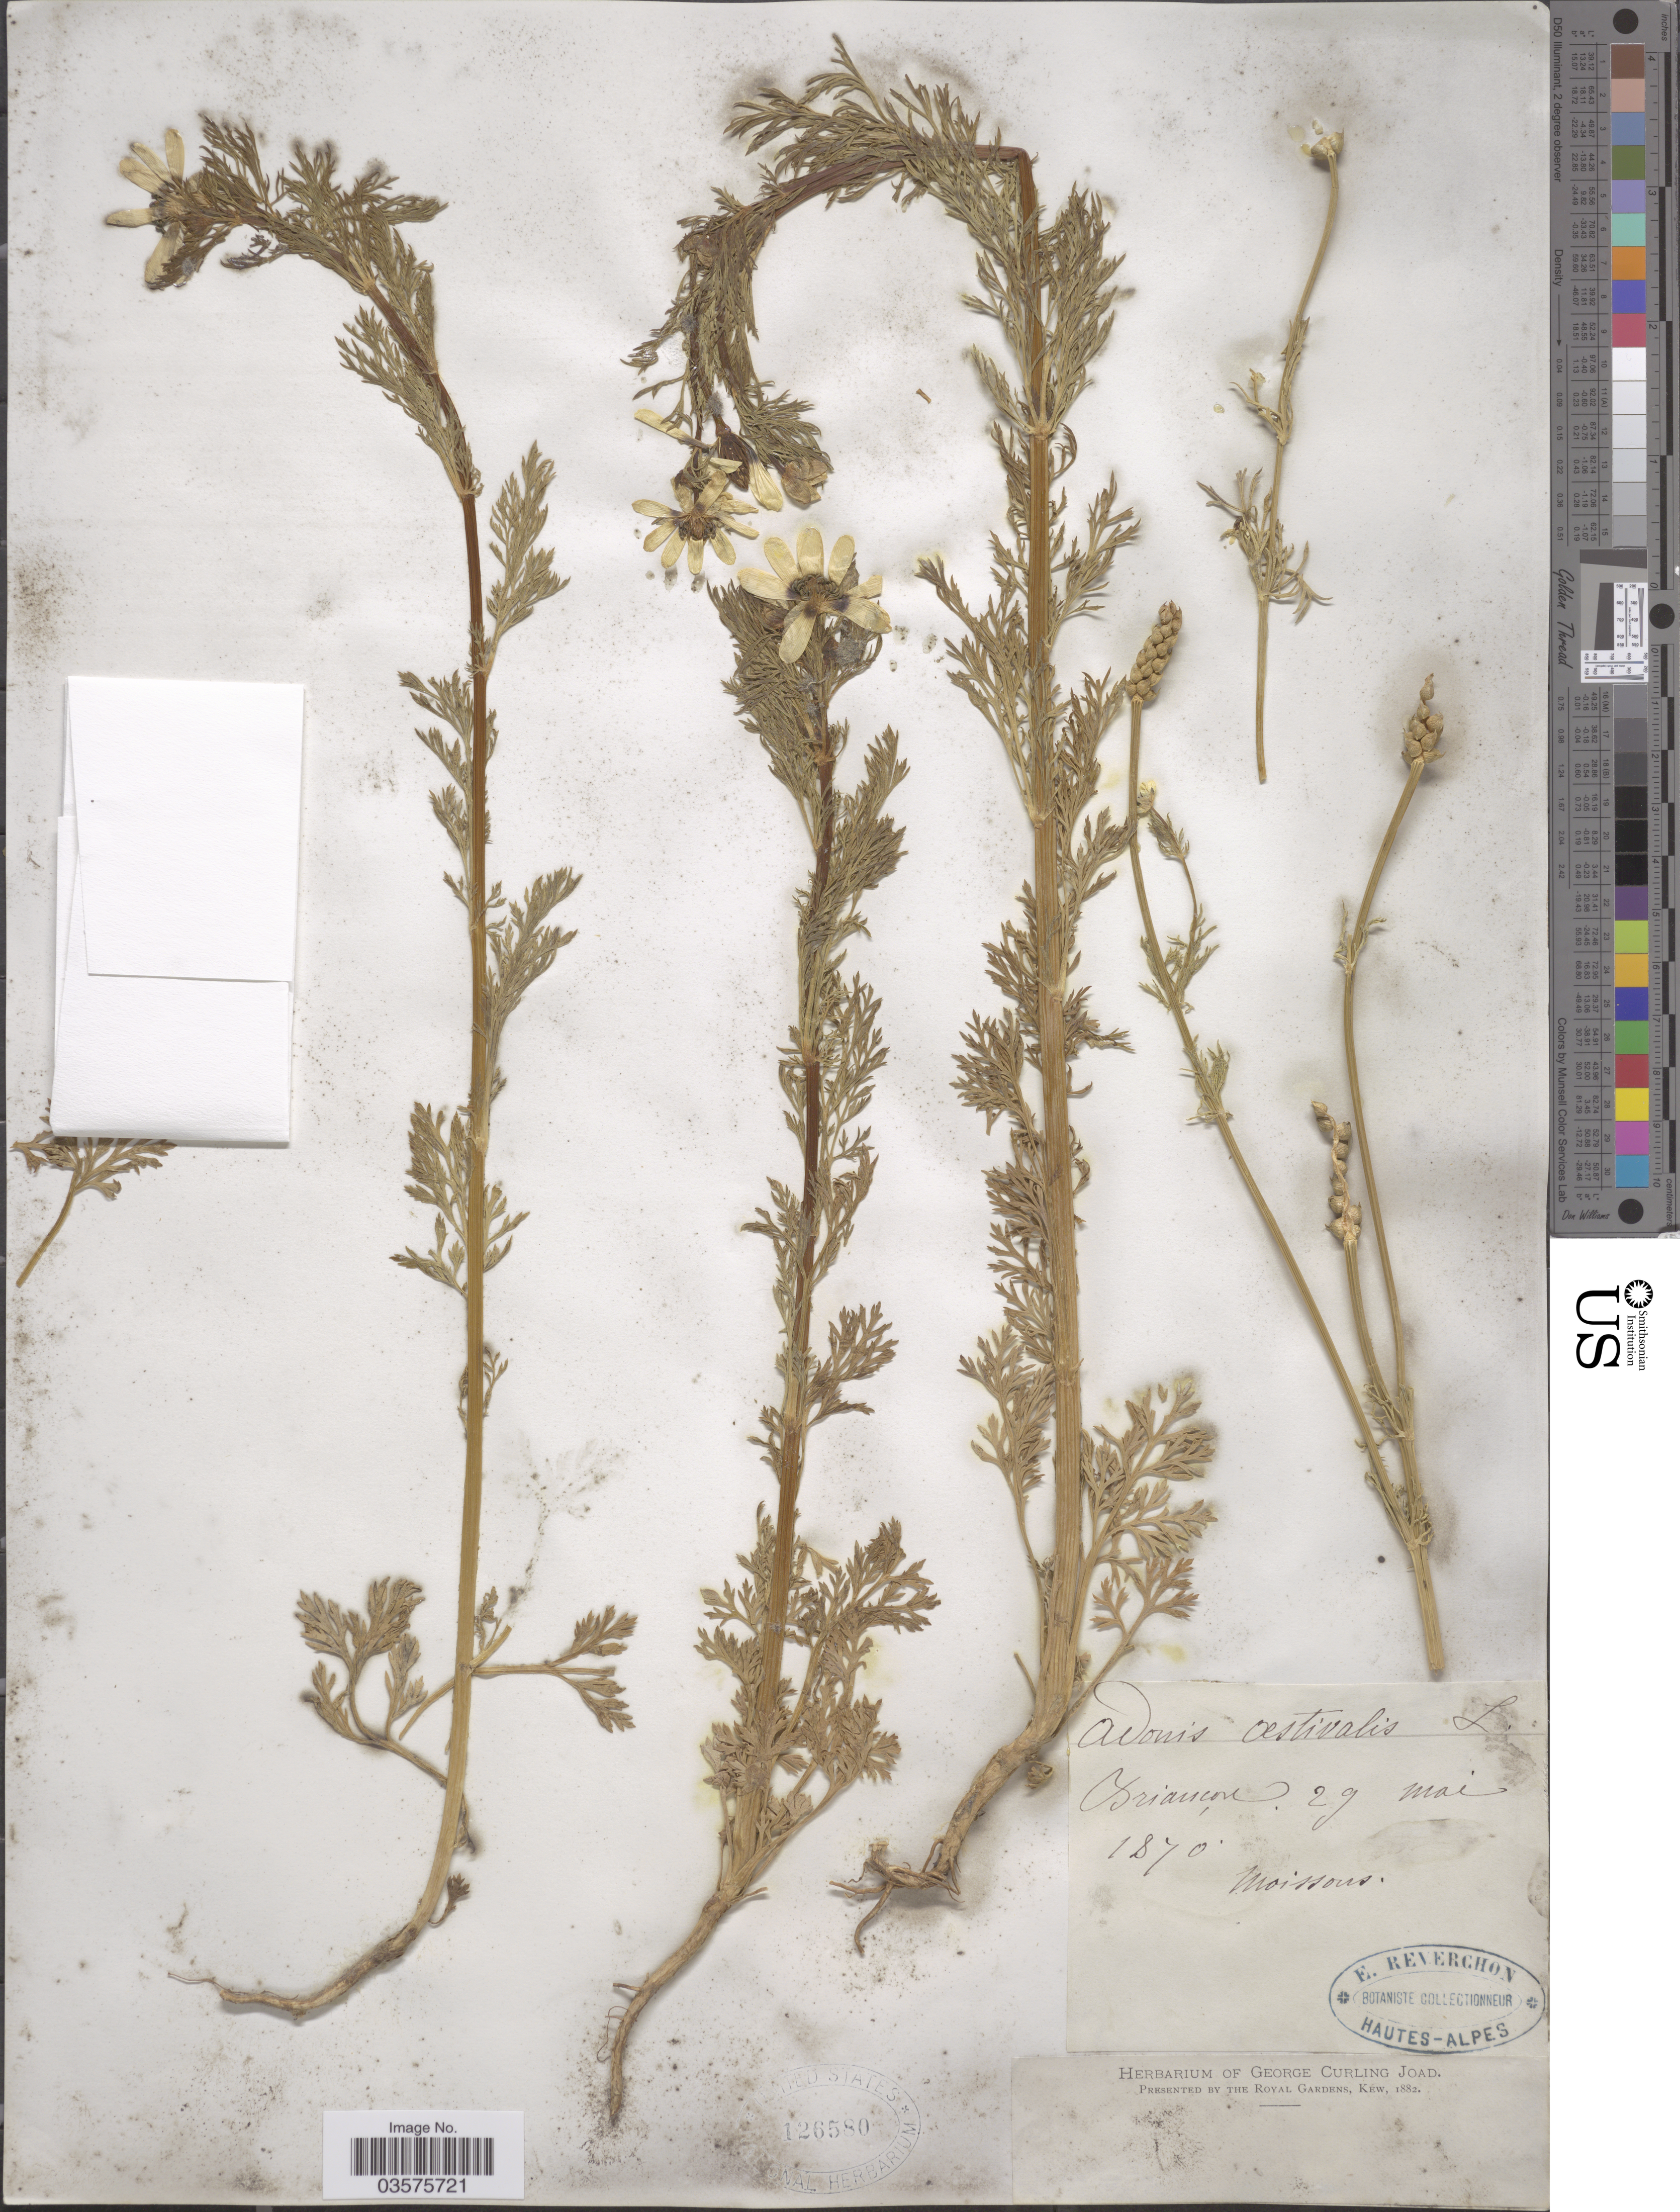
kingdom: Plantae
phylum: Tracheophyta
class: Magnoliopsida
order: Ranunculales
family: Ranunculaceae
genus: Adonis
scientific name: Adonis aestivalis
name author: L.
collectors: E. Reverchon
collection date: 1870-05-29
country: France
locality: Briancon. Moissons.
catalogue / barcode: US 126580